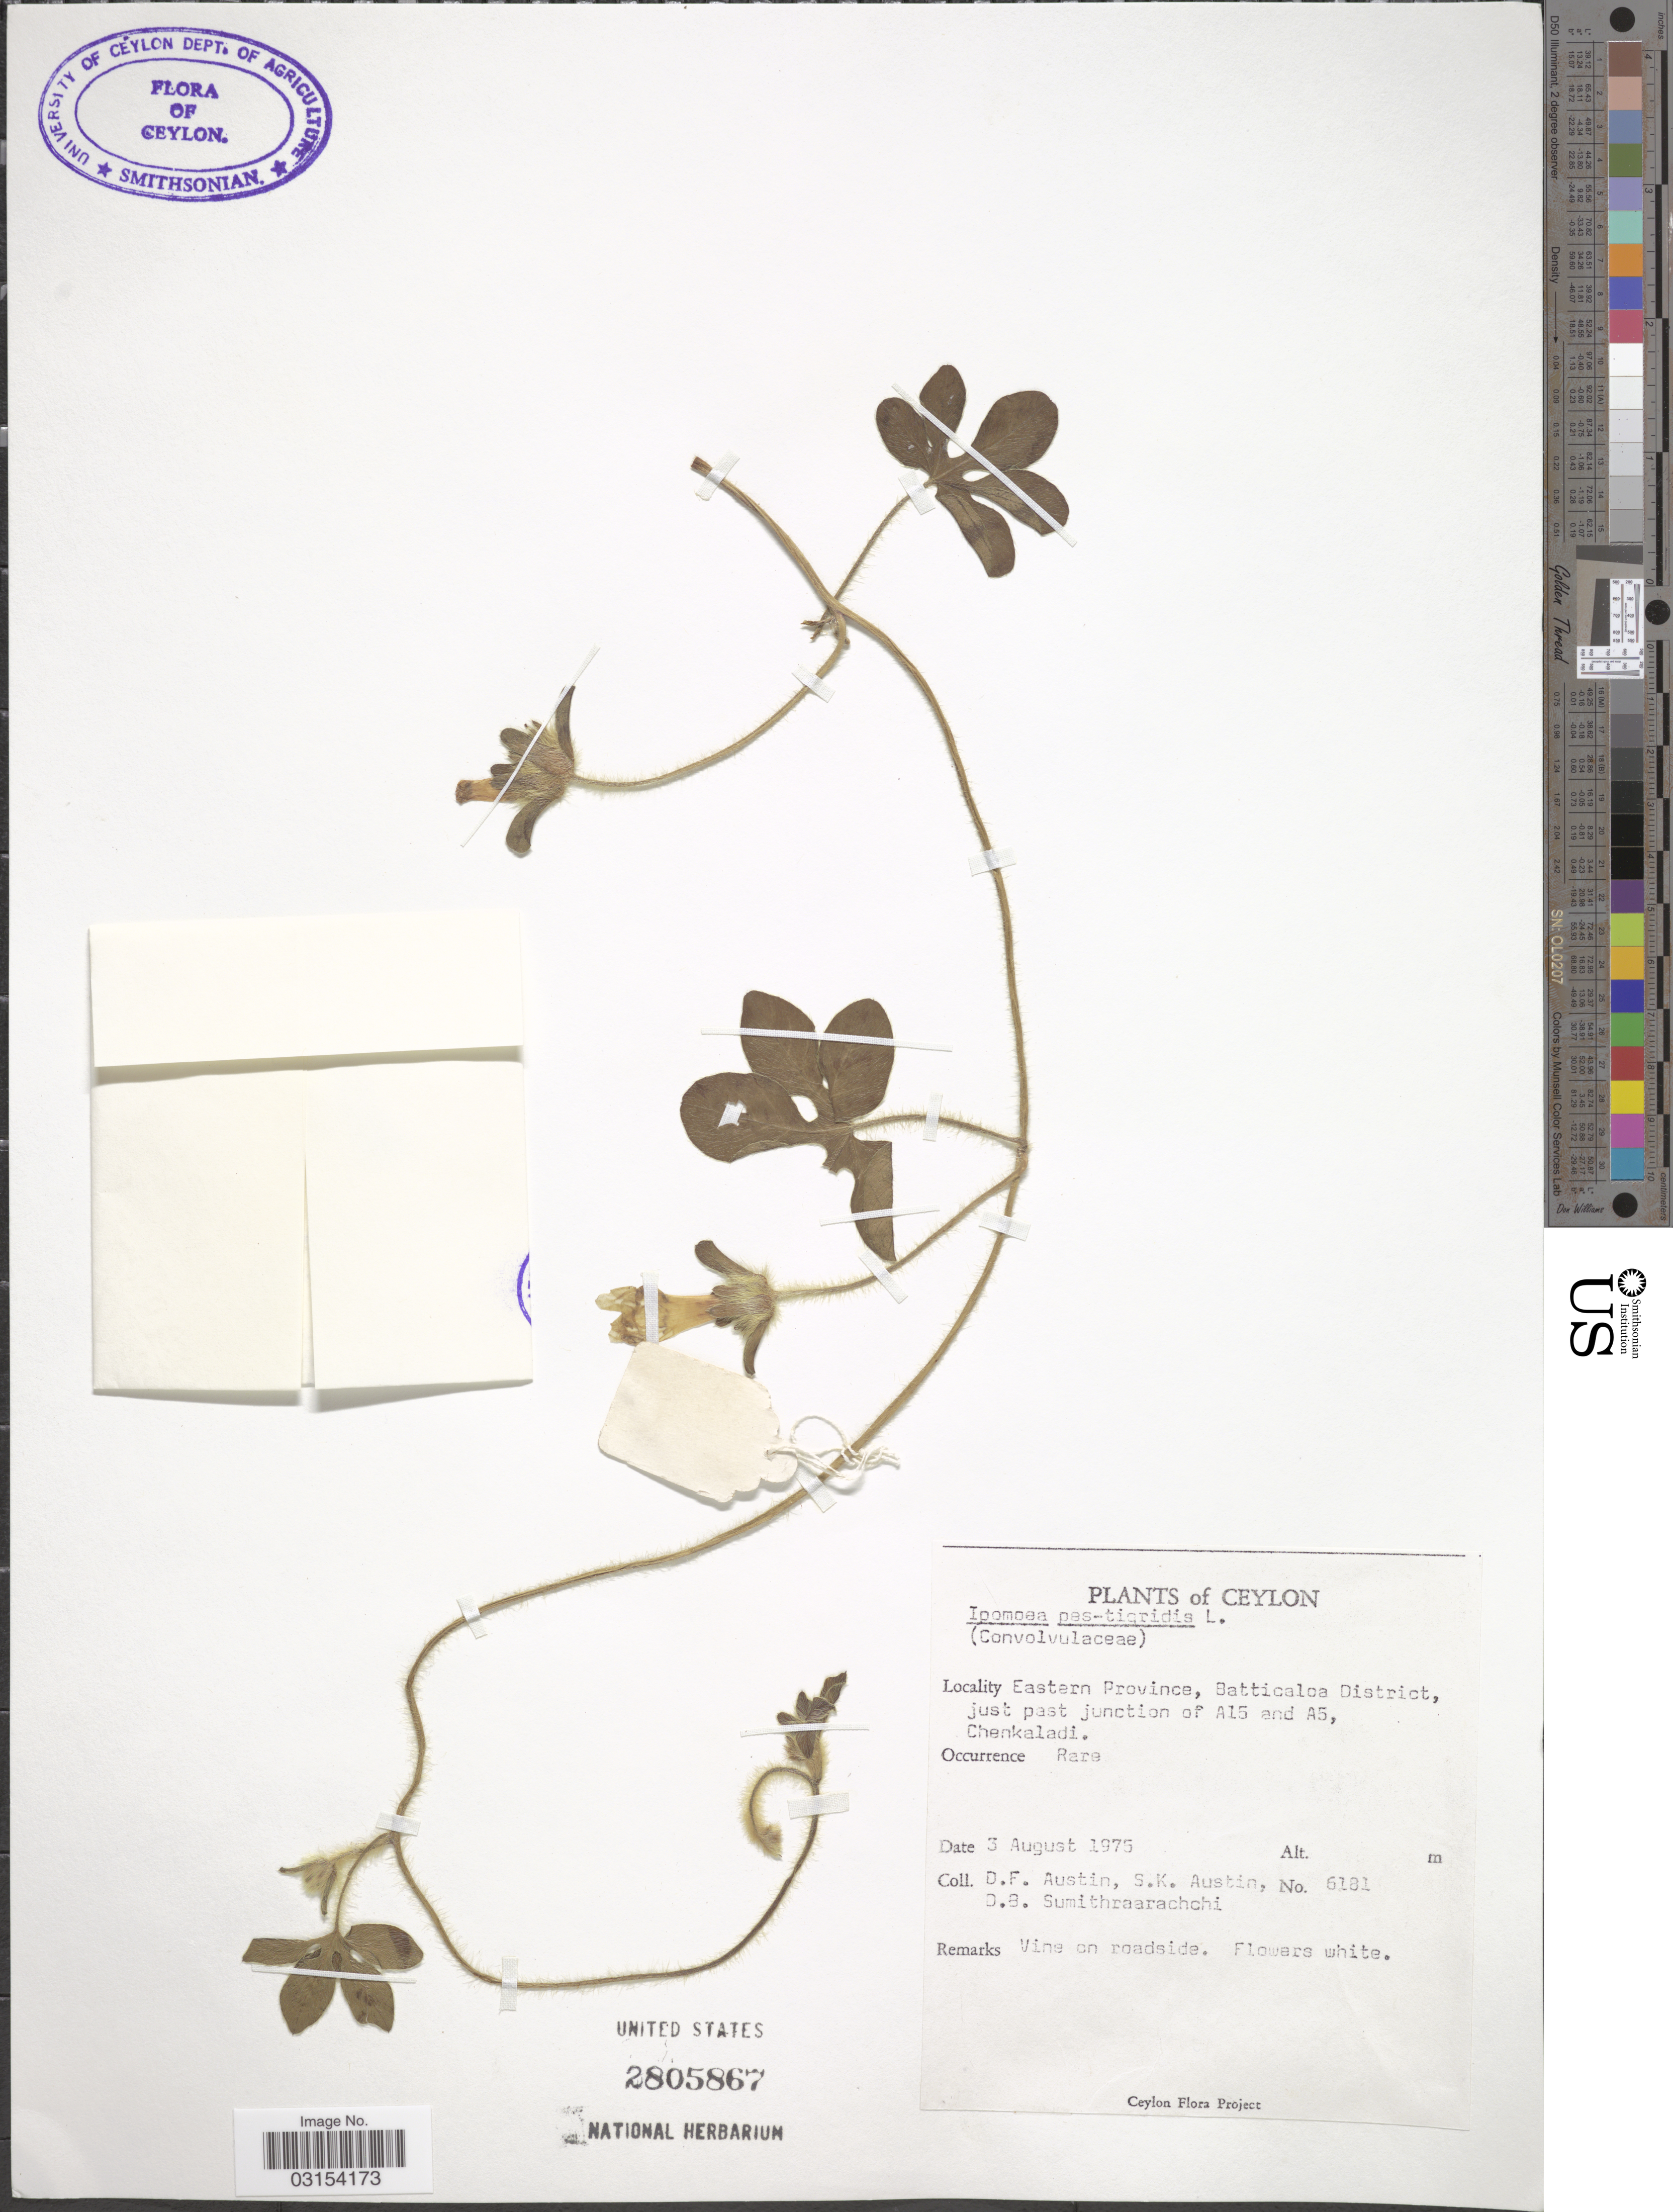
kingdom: Plantae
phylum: Tracheophyta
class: Magnoliopsida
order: Solanales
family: Convolvulaceae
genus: Ipomoea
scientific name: Ipomoea pes-caprae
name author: (L.) R. Br.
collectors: D. Austin, S. Austin & D. B. Sumithraarachchi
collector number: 6181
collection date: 1975-08-03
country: Sri Lanka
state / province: Eastern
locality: Ceylon, Eastern Province, Batticaloa District, just past junction of A15 and A5, Chenkaladi.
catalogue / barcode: US 2805867